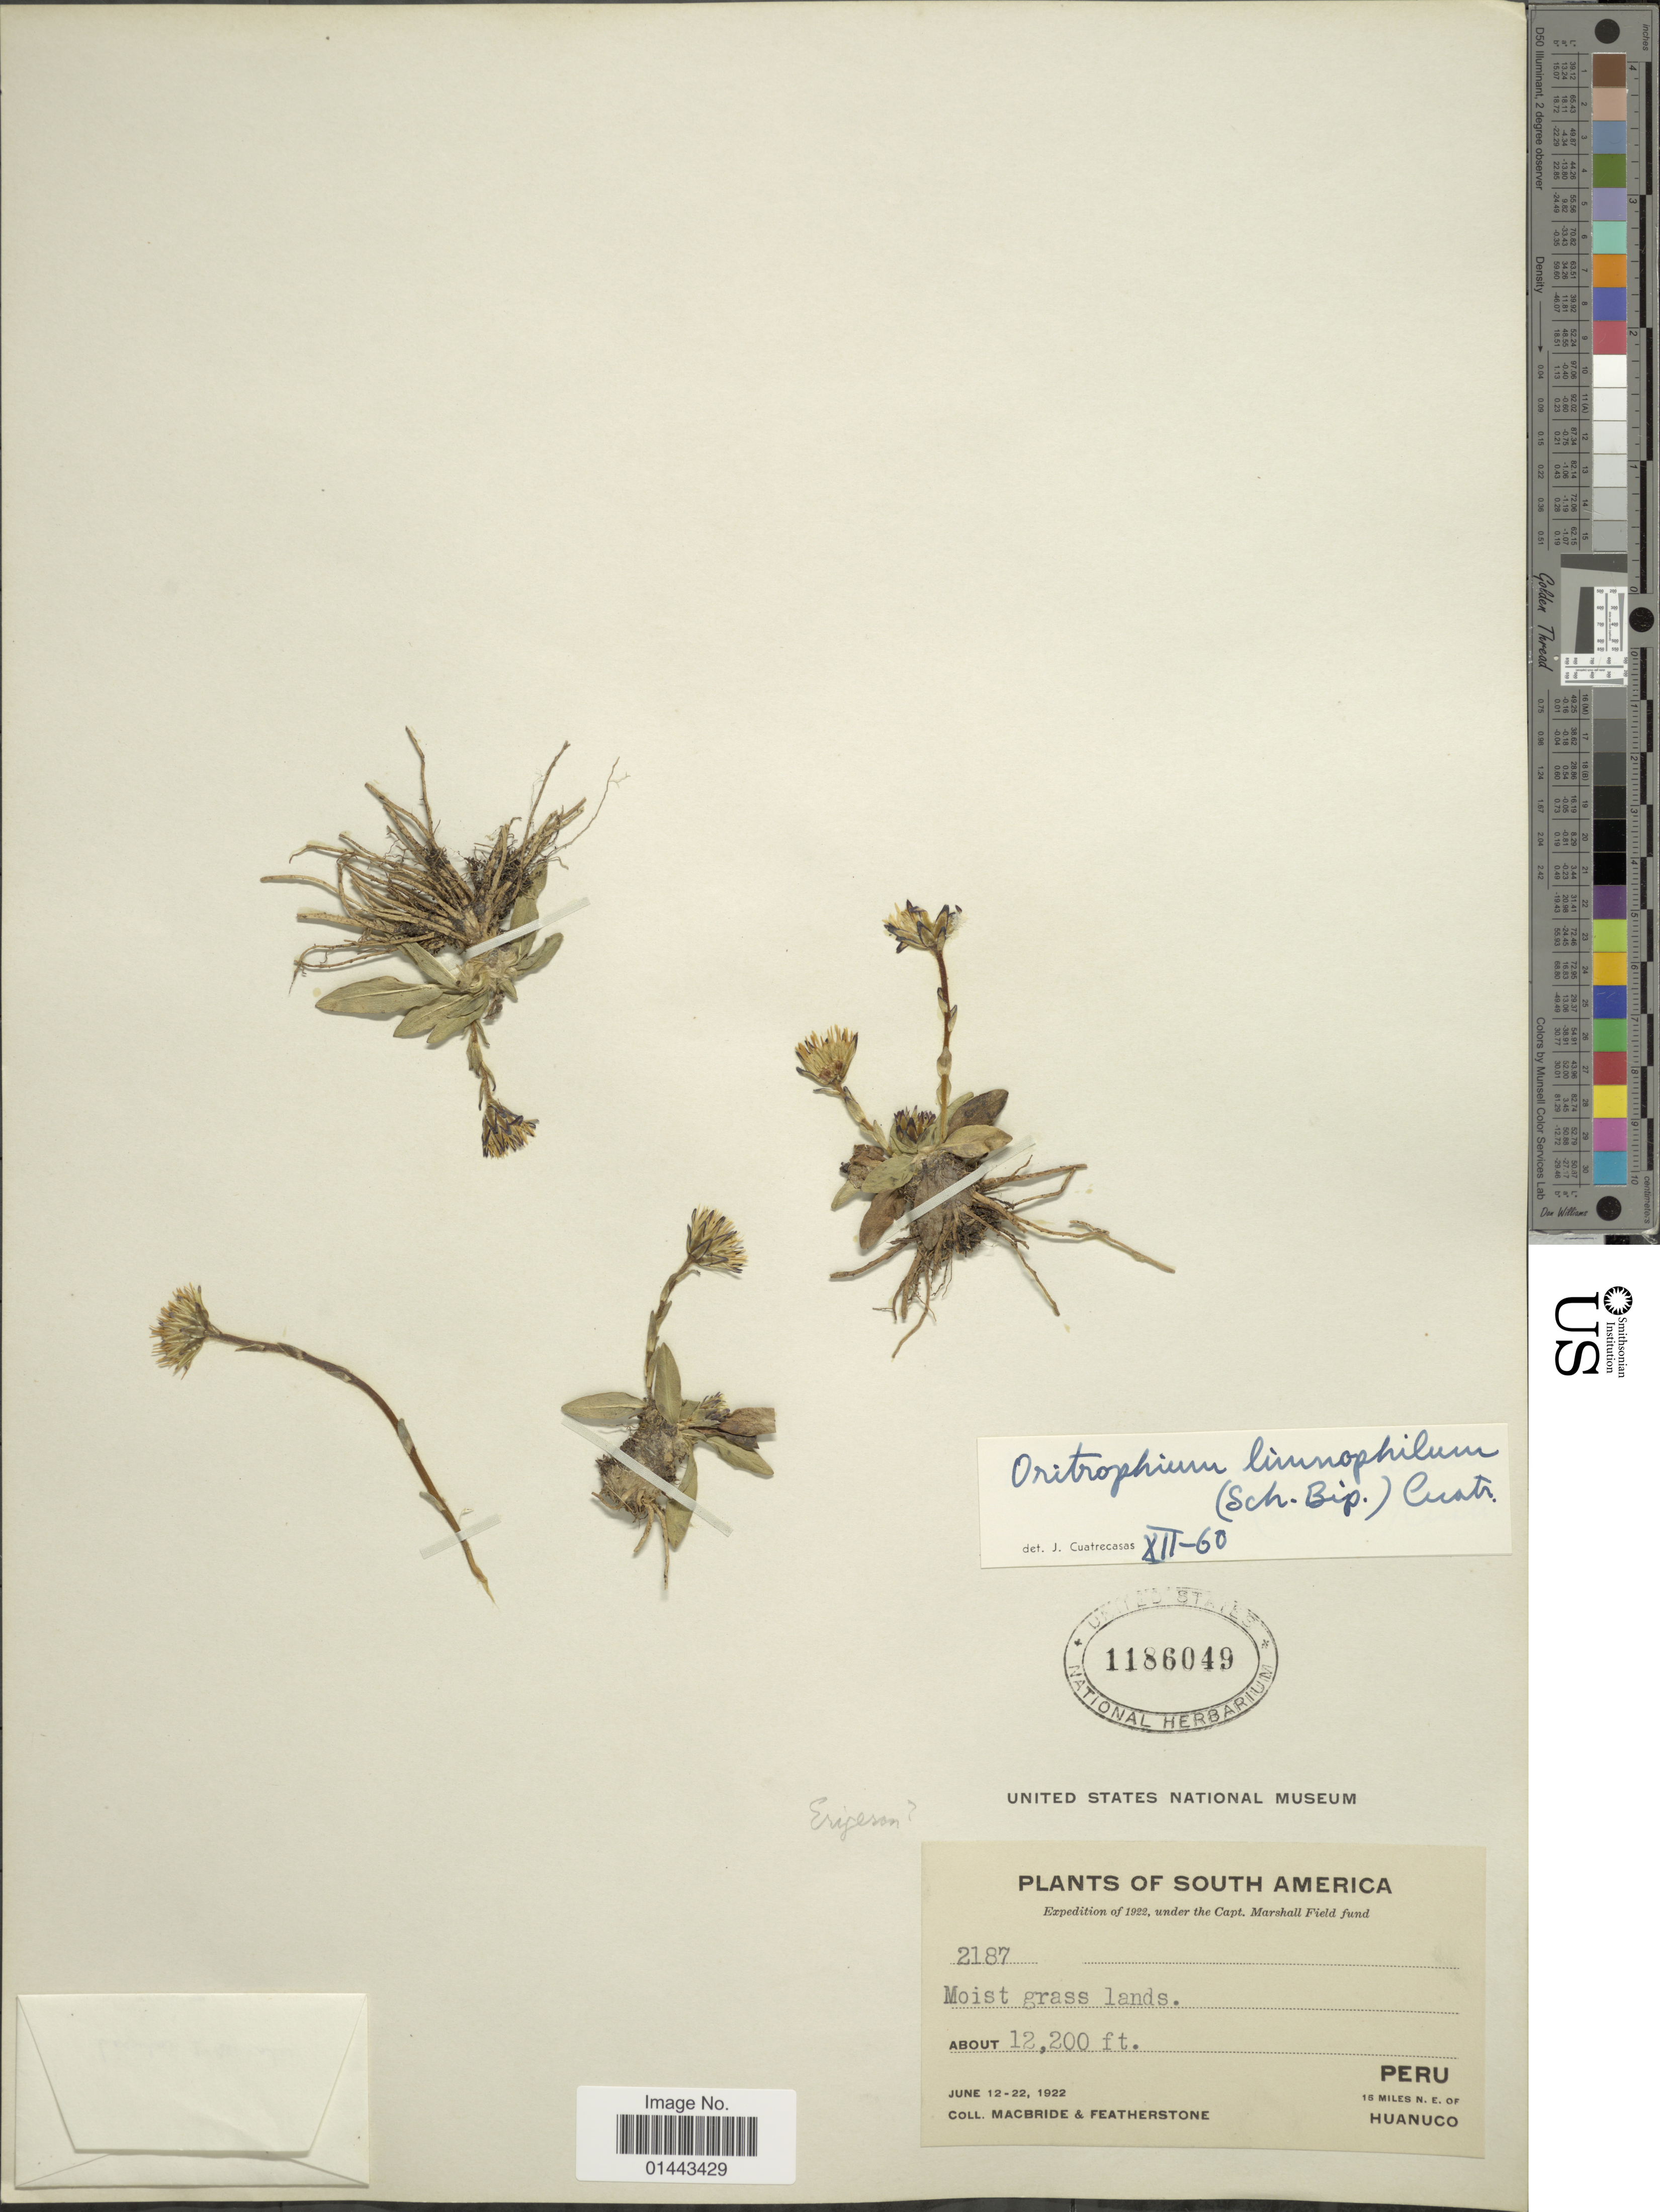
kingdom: Plantae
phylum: Tracheophyta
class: Magnoliopsida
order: Asterales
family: Asteraceae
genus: Oritrophium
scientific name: Oritrophium limnophilum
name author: (Sch. Bip.) Cuatrec.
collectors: Macbride, -- & -. Featherstone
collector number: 2187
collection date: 1922-06-12/1922-06-22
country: Peru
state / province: Huánuco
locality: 15 miles SE of Huanuco.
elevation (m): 3719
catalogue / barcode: US 1186049